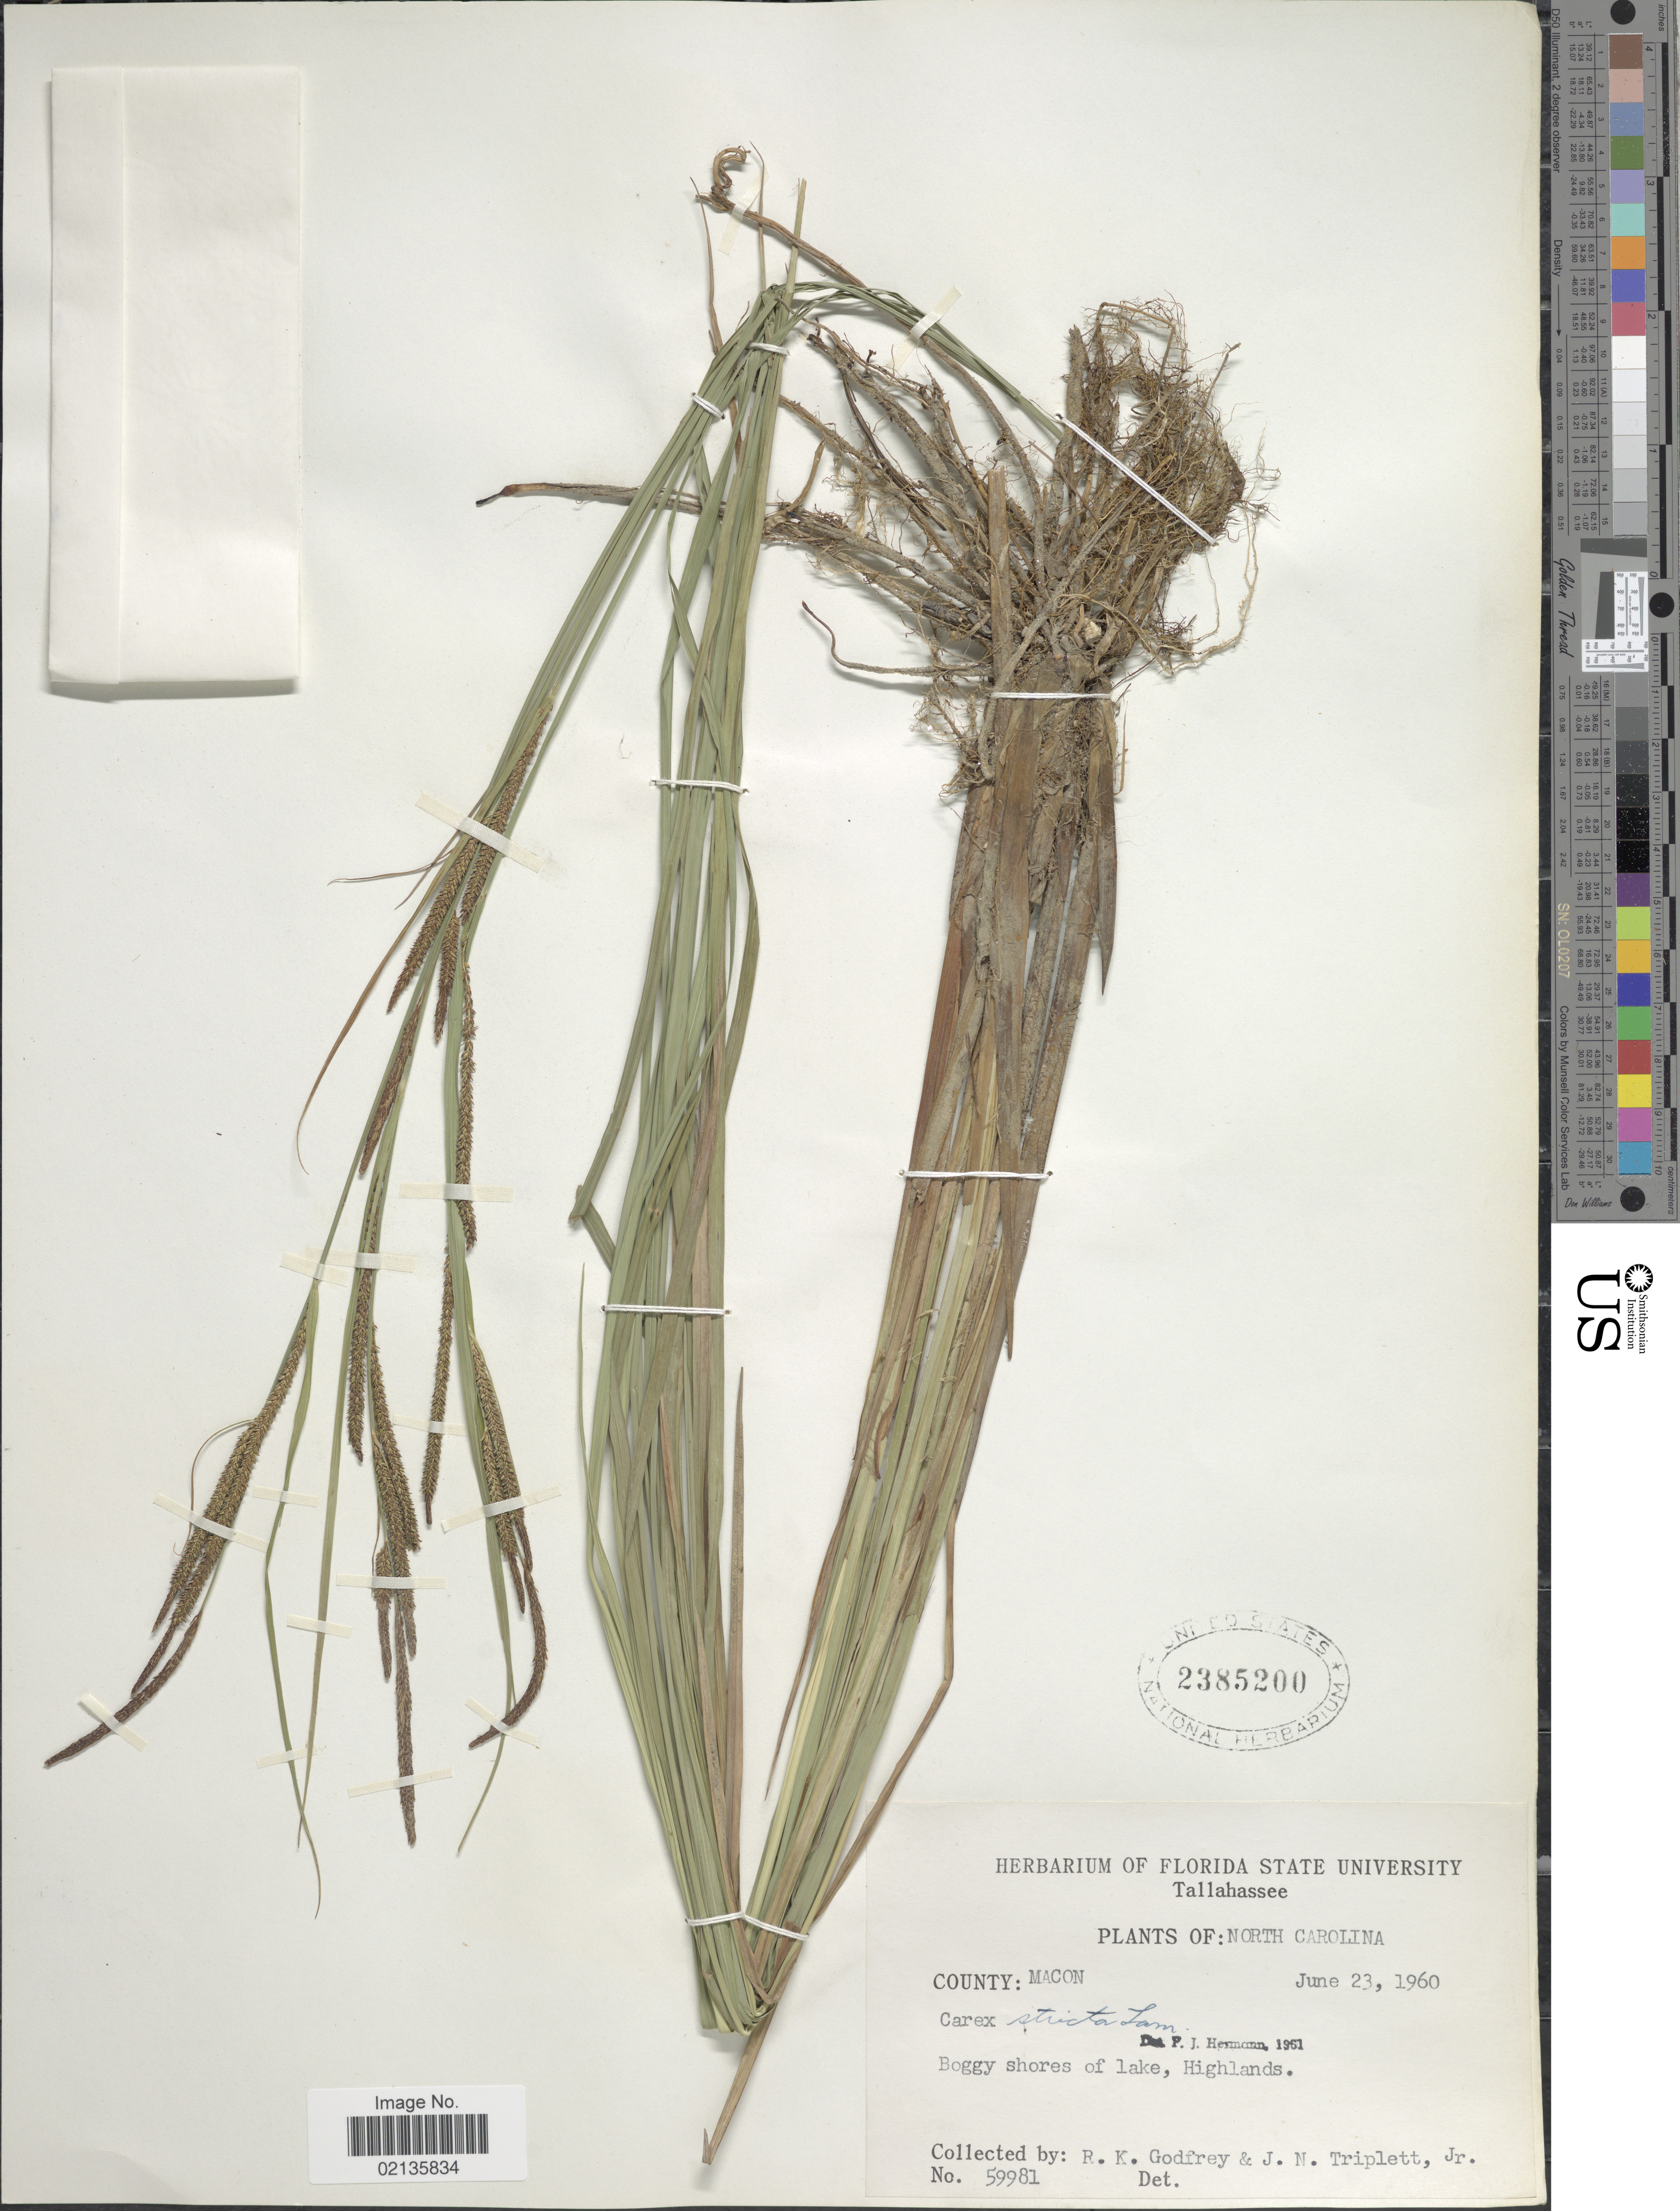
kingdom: Plantae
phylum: Tracheophyta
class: Liliopsida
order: Poales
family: Cyperaceae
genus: Carex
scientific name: Carex stricta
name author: Lam.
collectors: R. K. Godfrey & J. N. Triplett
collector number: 59981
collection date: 1960-06-23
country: United States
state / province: North Carolina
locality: County: Macon, Boggy shores of Lake, Highlands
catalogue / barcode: US 2385200